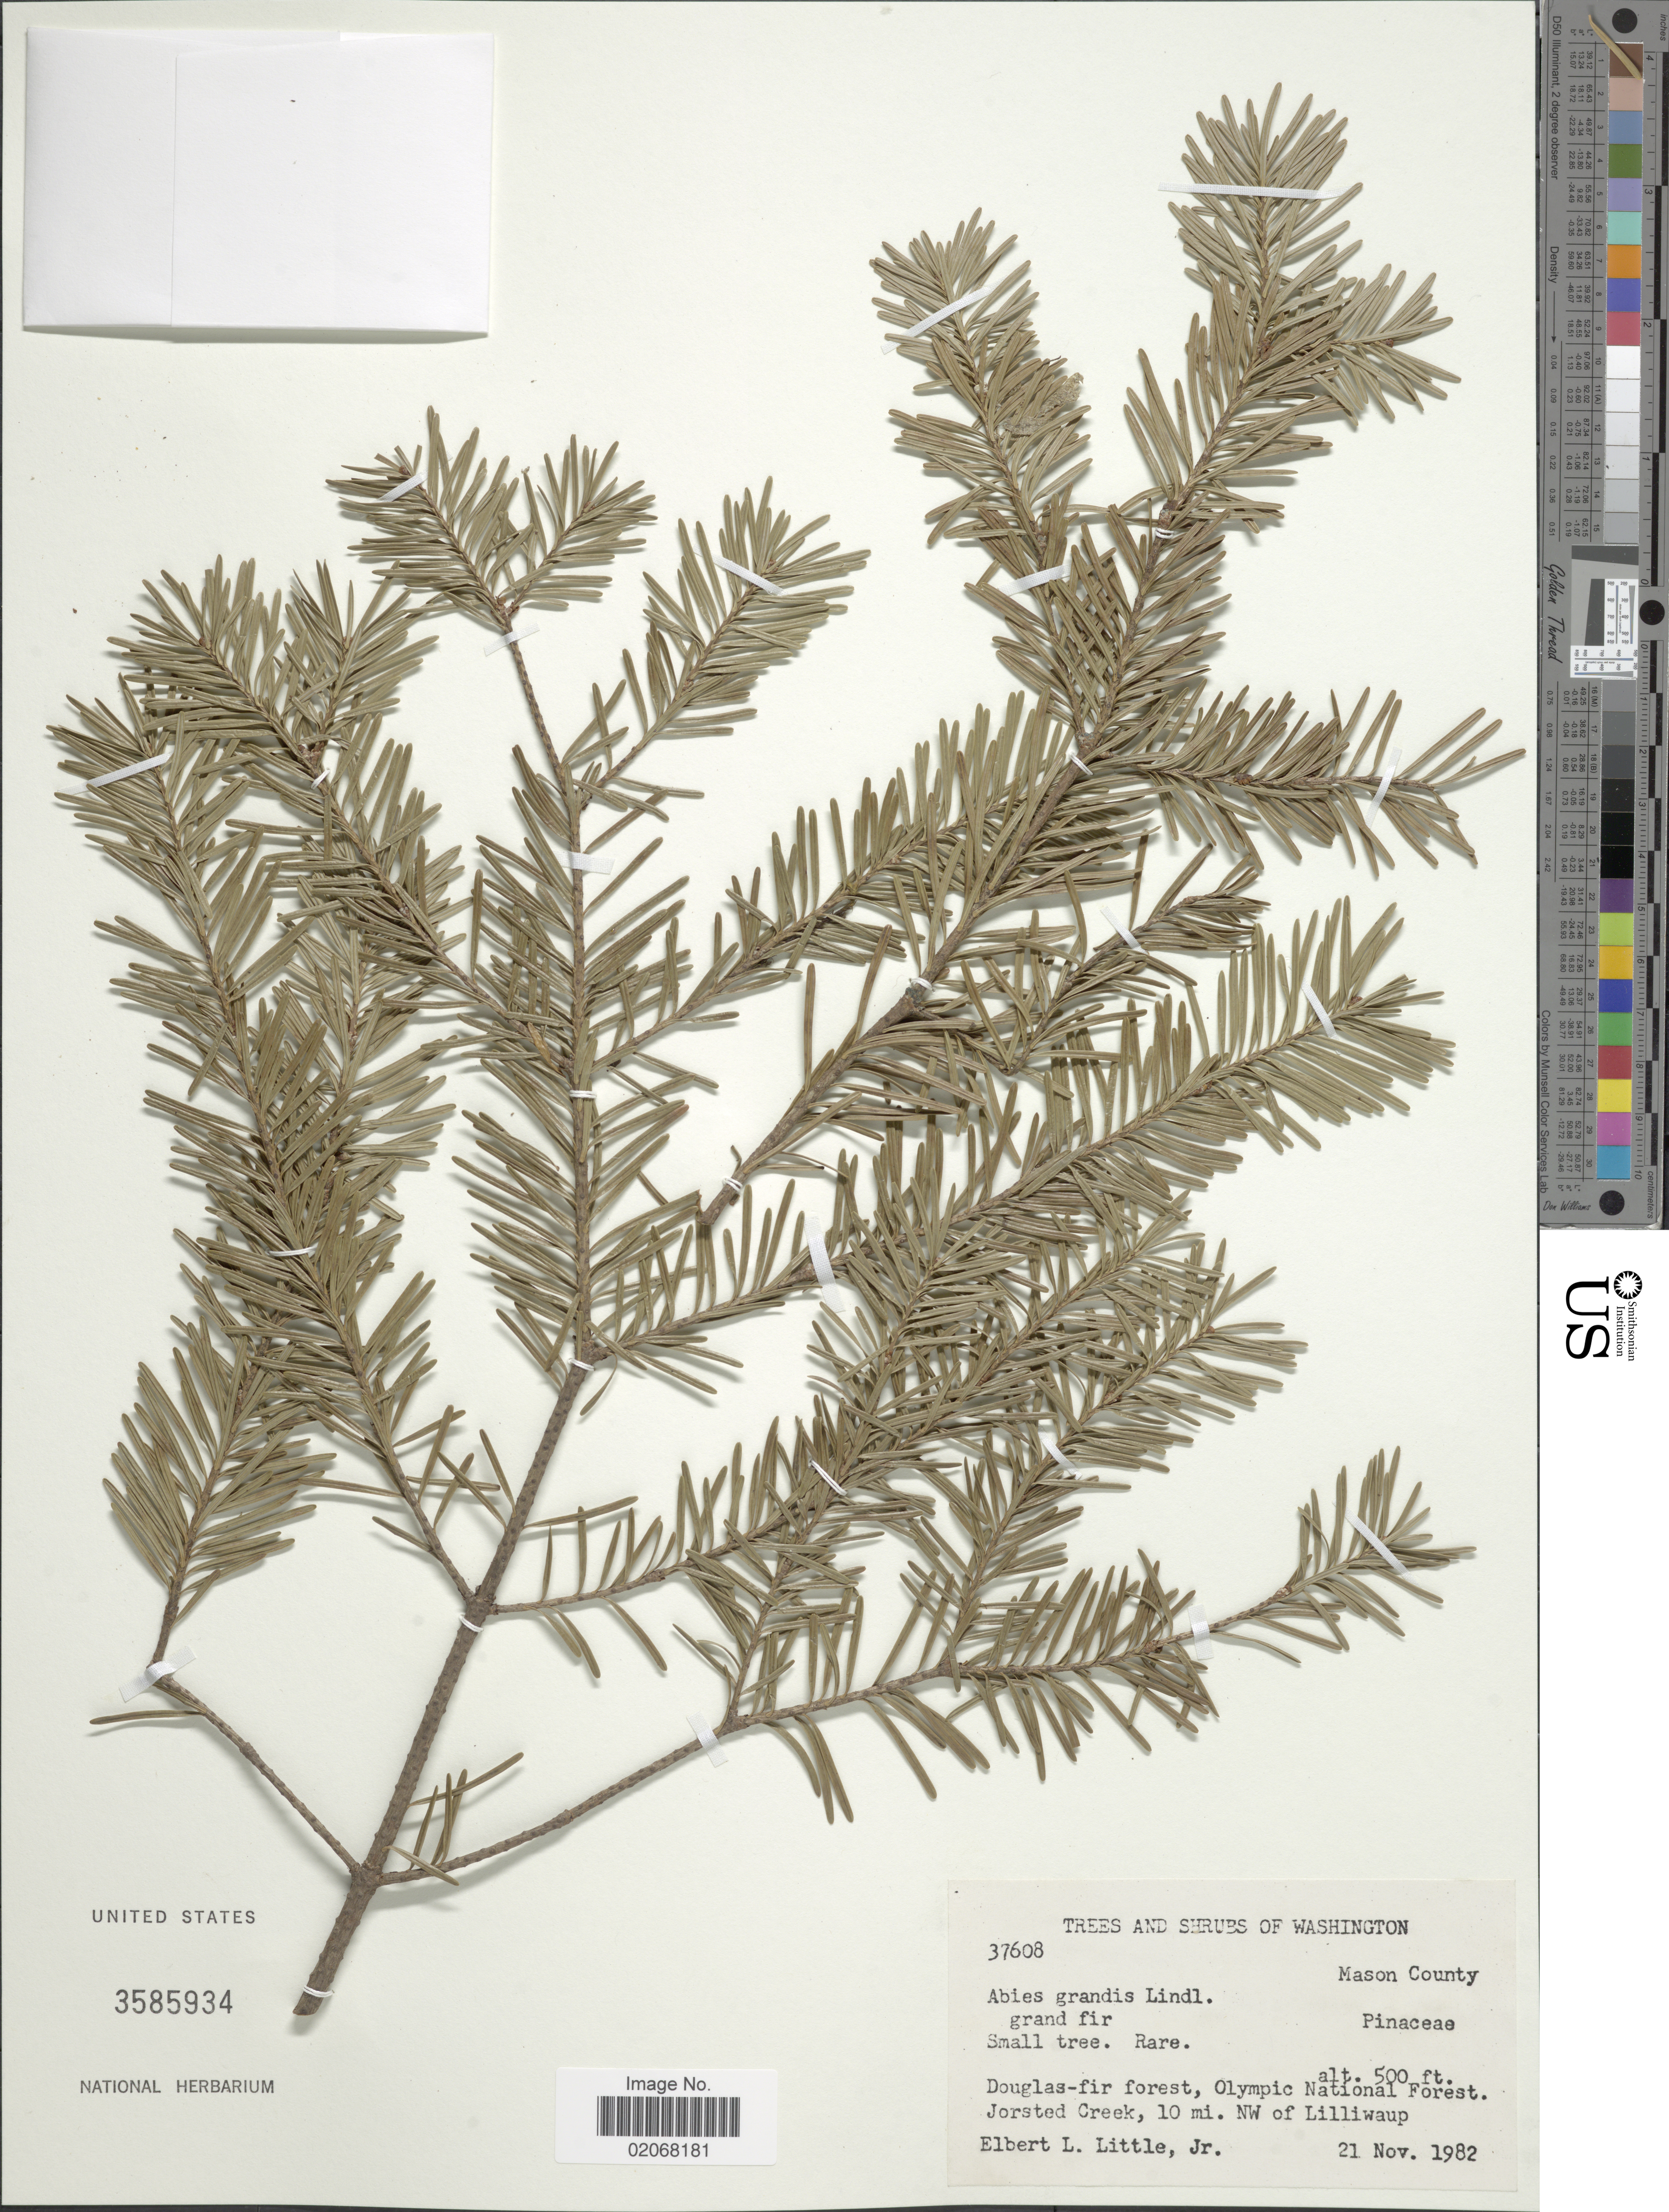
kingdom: Plantae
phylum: Tracheophyta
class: Pinopsida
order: Pinales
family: Pinaceae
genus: Abies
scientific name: Abies grandis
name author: (Douglas ex D. Don) Lindl.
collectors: E. L. Little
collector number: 37608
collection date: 1982-11-21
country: United States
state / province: Washington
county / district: Mason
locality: Mason County, Olympic National Forest, Jorsted Creek, 10 mi NW of Lilliwaup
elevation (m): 152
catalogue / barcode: US 3585934